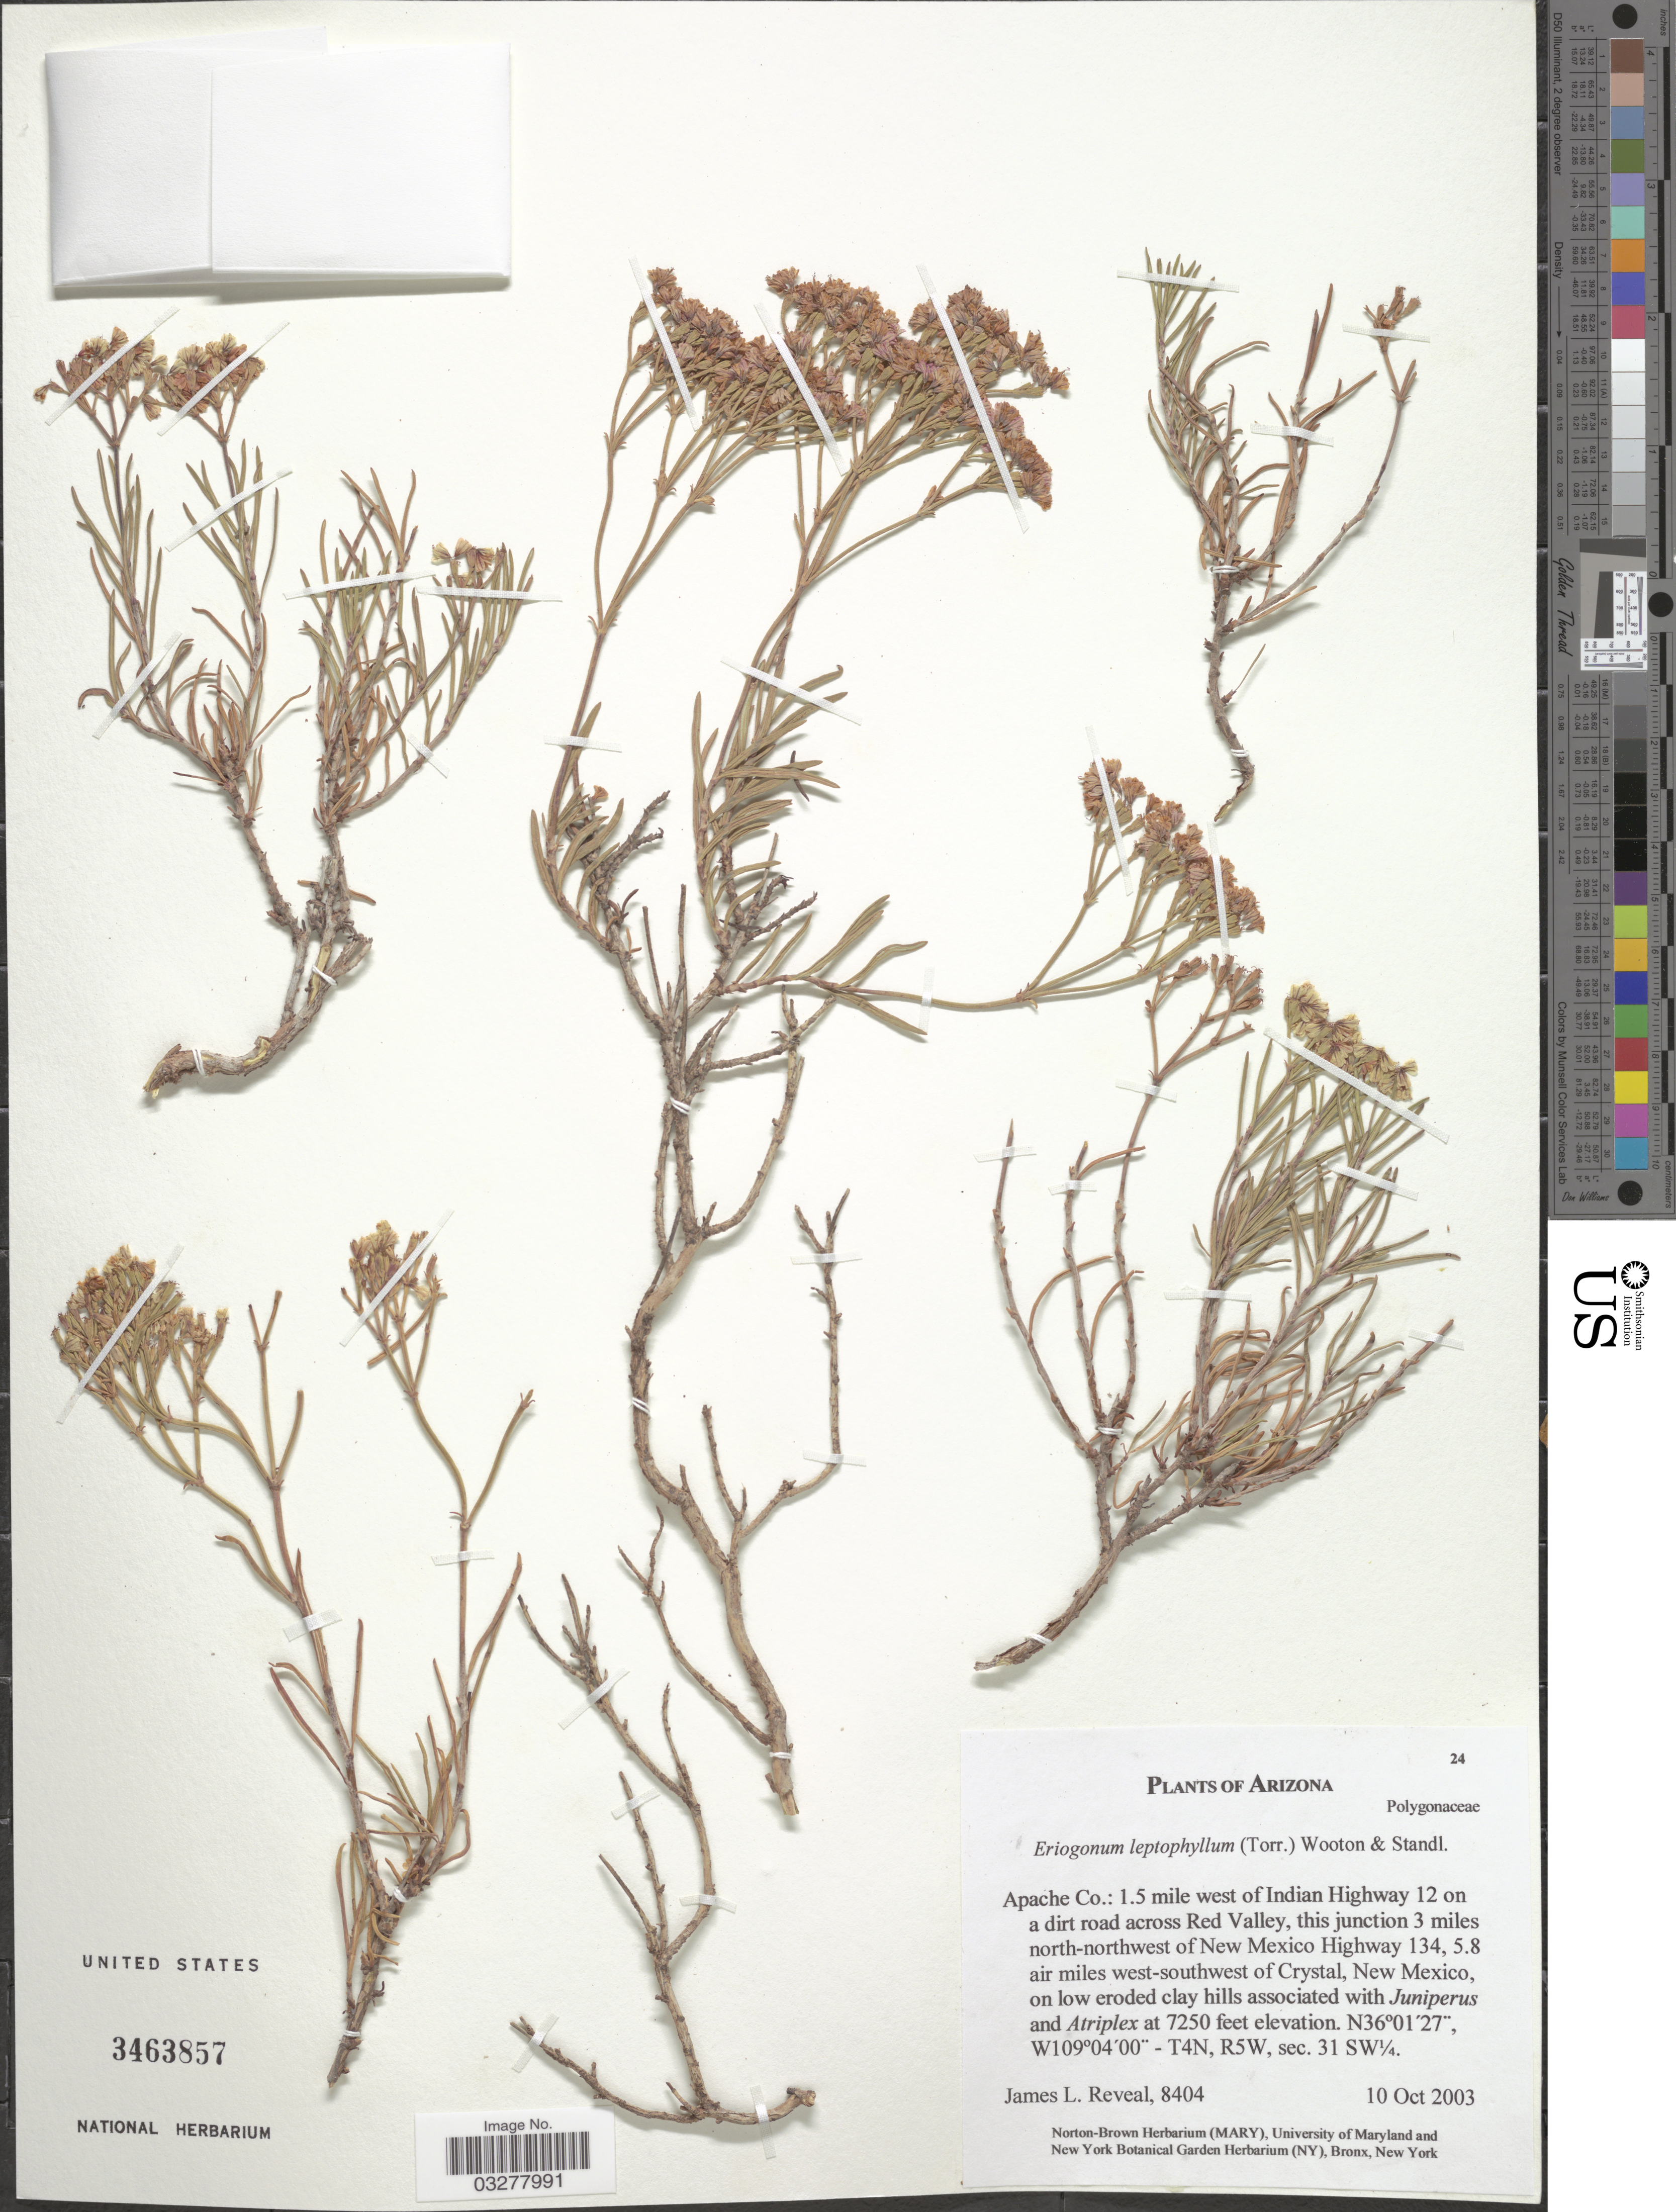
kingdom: Plantae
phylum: Tracheophyta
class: Magnoliopsida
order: Caryophyllales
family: Polygonaceae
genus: Eriogonum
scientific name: Eriogonum leptophyllum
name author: (Torr.) Wooton & Standl.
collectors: J. L. Reveal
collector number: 8404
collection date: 2003-10-10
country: United States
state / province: Arizona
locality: Apache Co.: 1.5 mile west of Indian Highway 12 on a dirt road across Red Valley, this junction 3 miles north-northwest of New Mexico Highway 134, 5.8 air miles west-southwest of Crystal, New Mexico. T4N, R5W, sec. 31 SW¼.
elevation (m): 2210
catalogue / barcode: US 3463857